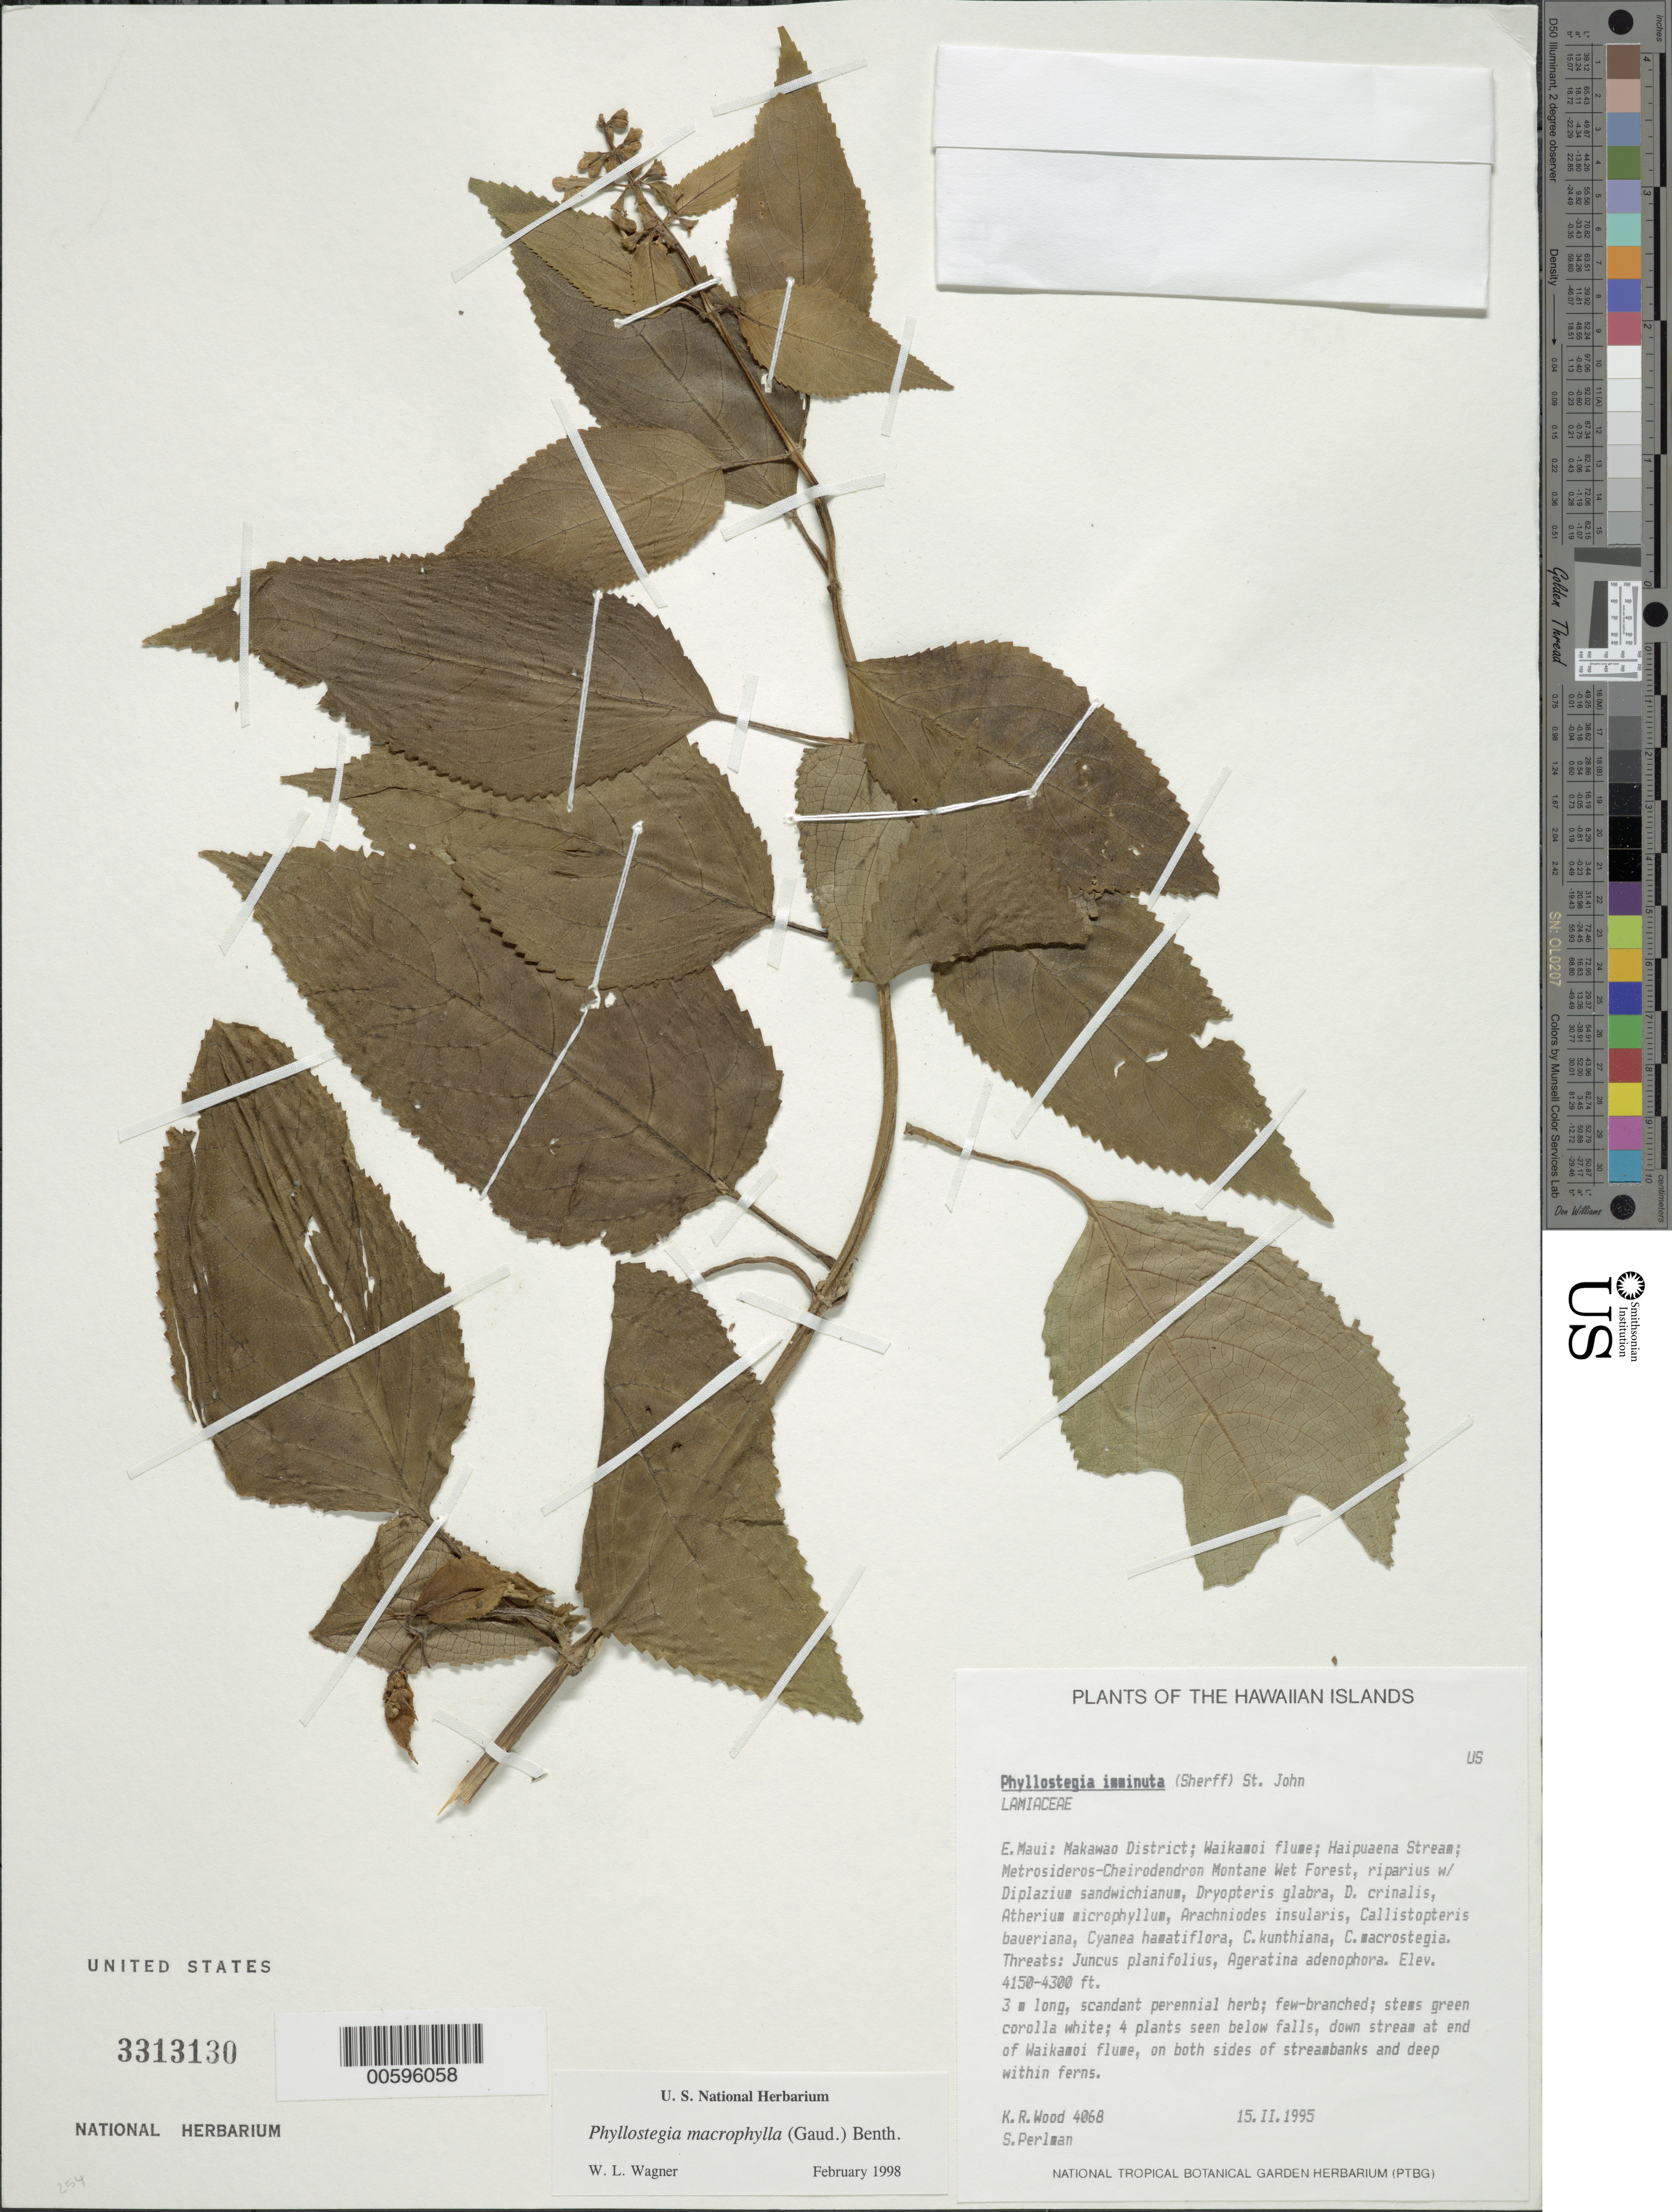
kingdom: Plantae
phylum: Tracheophyta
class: Magnoliopsida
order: Lamiales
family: Lamiaceae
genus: Phyllostegia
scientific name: Phyllostegia macrophylla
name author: (Gaudich.) Benth.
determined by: Wagner, W. L., (BOT), Smithsonian Institution - National Museum of Natural History (UNITED STATES)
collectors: K. R. Wood & S. P. Perlman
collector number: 4068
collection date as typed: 15 Feb 1995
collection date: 1995-02-15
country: United States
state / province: Hawaii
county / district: Maui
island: Maui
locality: E Maui: Makawao Dist; Waikamoi flume; Haipuaena Stream.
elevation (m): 1265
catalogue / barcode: US 3313130